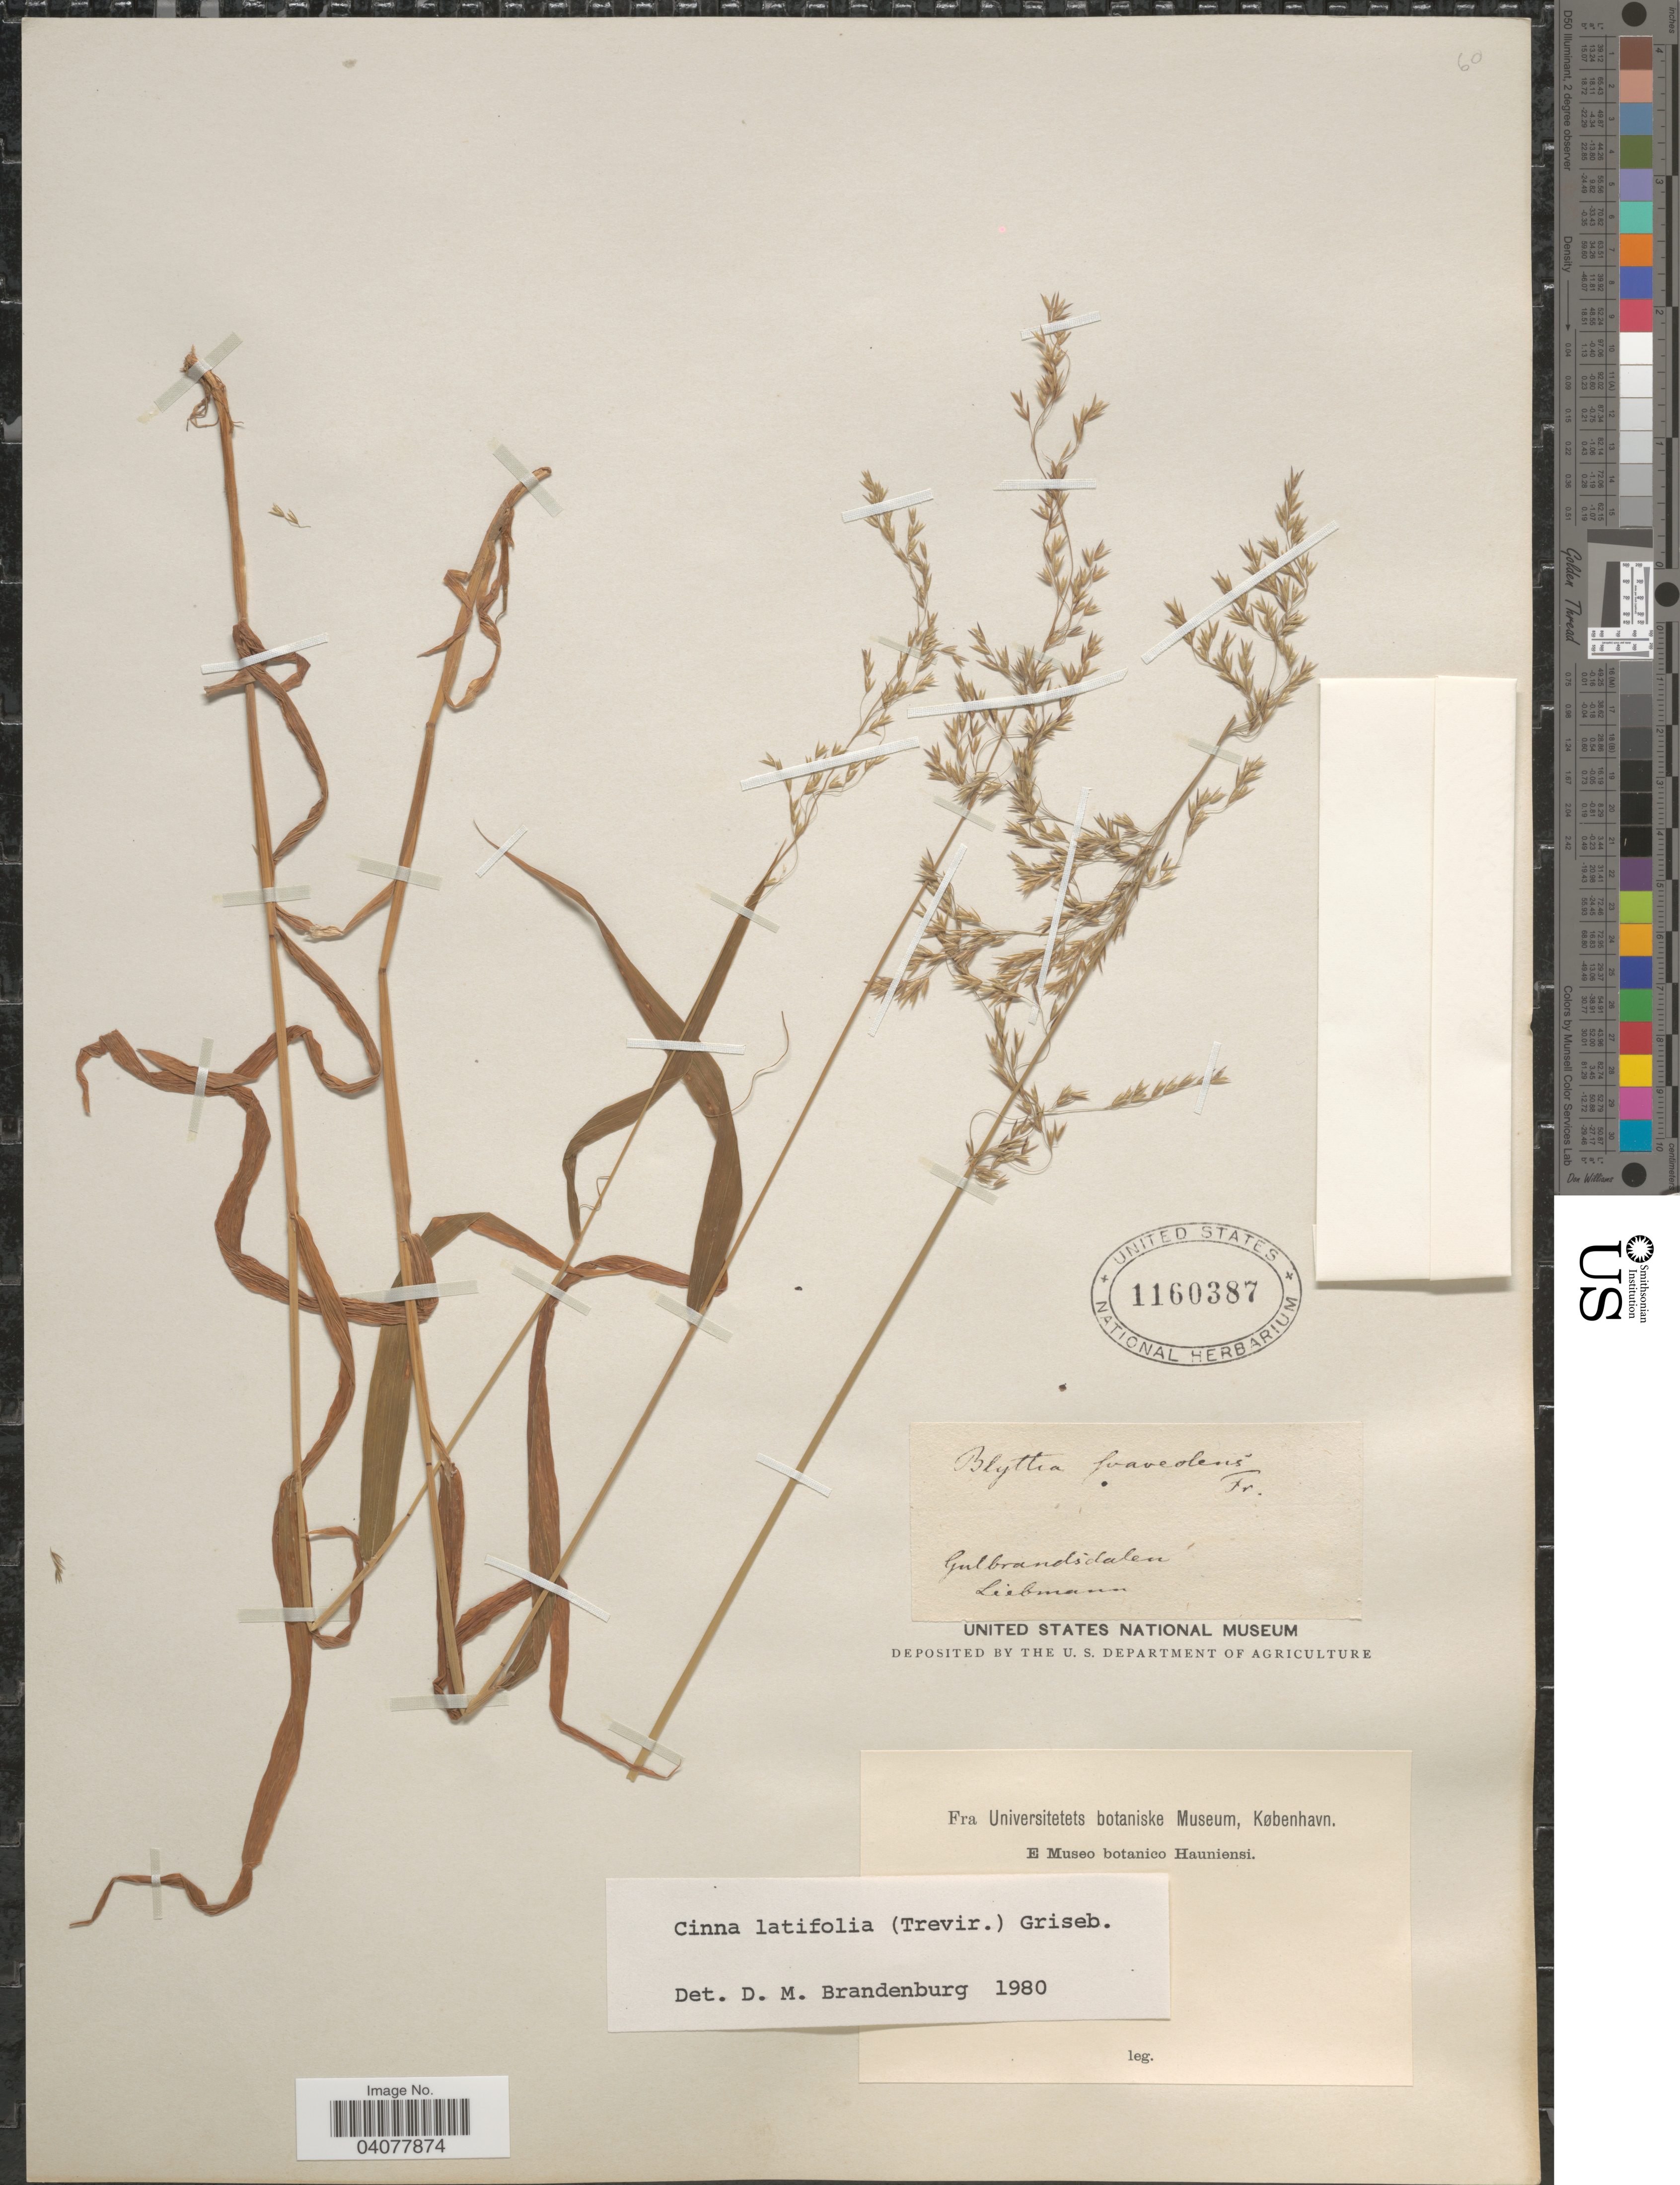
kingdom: Plantae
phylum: Tracheophyta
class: Liliopsida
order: Poales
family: Poaceae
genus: Cinna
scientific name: Cinna latifolia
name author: (Trevir. ex Goeppert) Griseb.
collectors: Liebmann, --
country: Norway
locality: Gudbrandsdalen.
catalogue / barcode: US 1160387